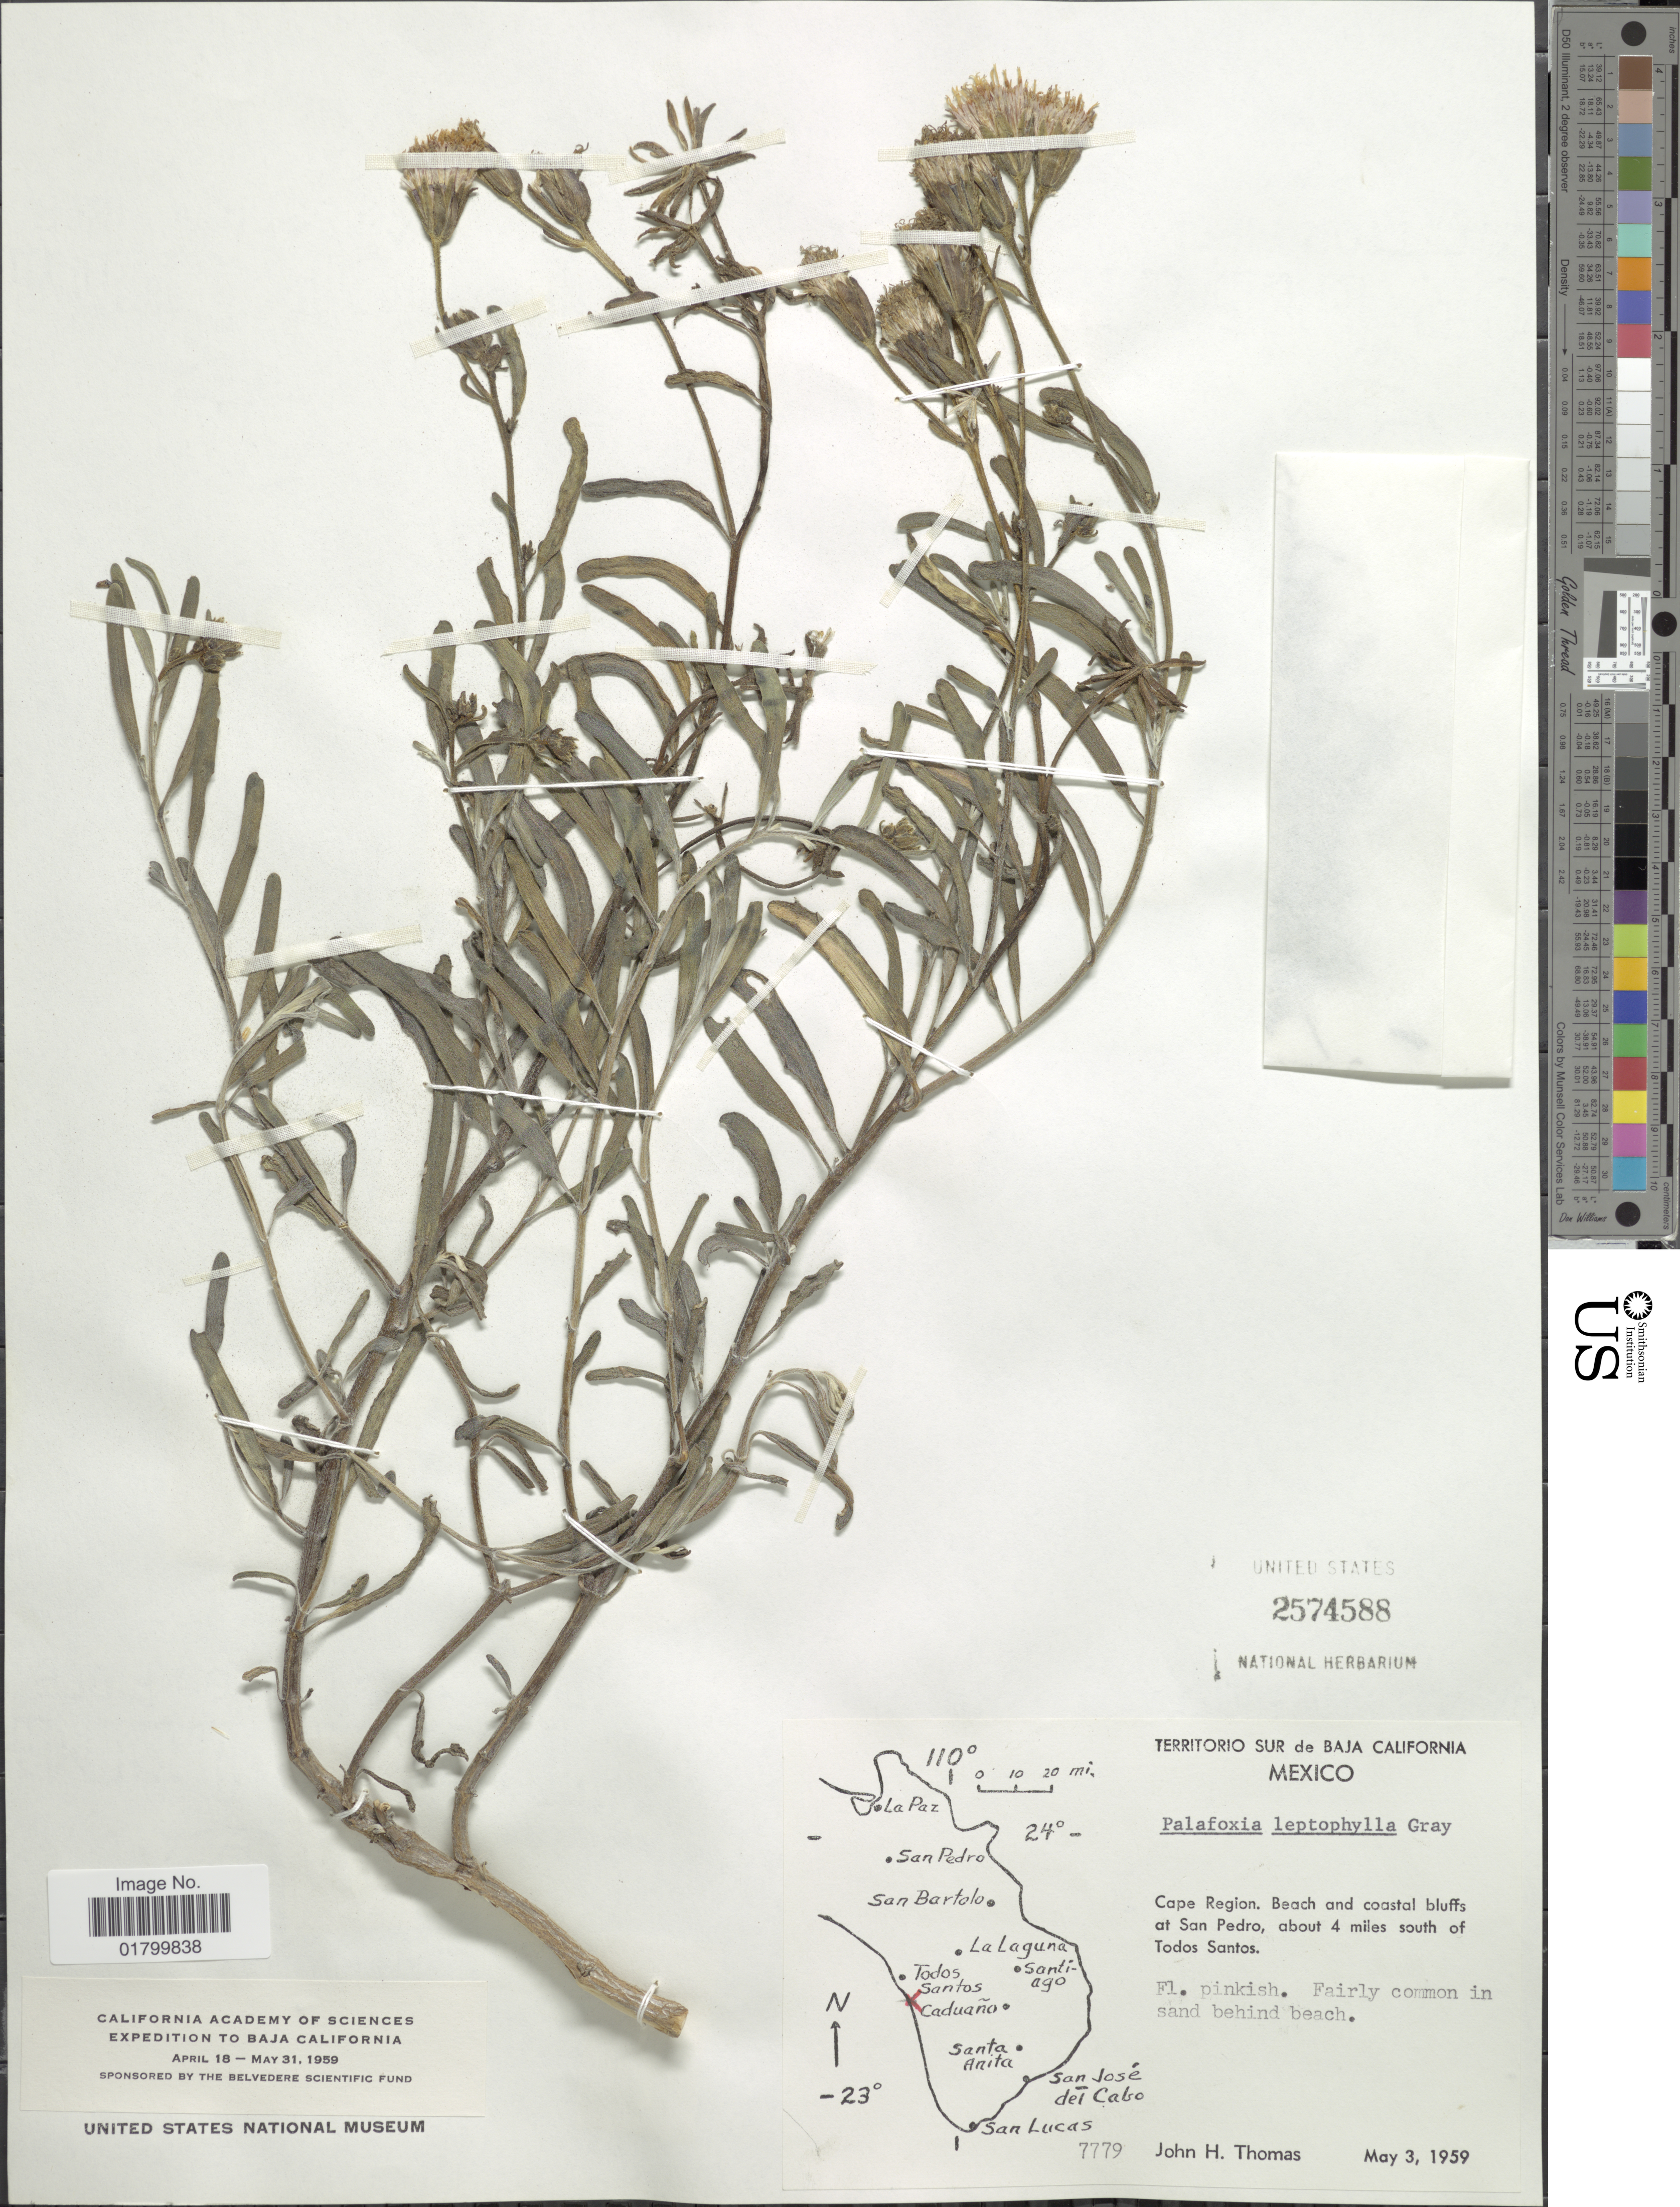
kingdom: Plantae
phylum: Tracheophyta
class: Magnoliopsida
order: Asterales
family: Asteraceae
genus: Palafoxia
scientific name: Palafoxia leptophylla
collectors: J. H. Thomas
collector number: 7779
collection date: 1959-05-03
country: Mexico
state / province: Baja California Sur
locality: Territorio Sur de Baja California, Mexico, Cape Region, Beach and coastal bluffs at San Pedro, about 4 miles south of Todos Santos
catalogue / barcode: US 2574588